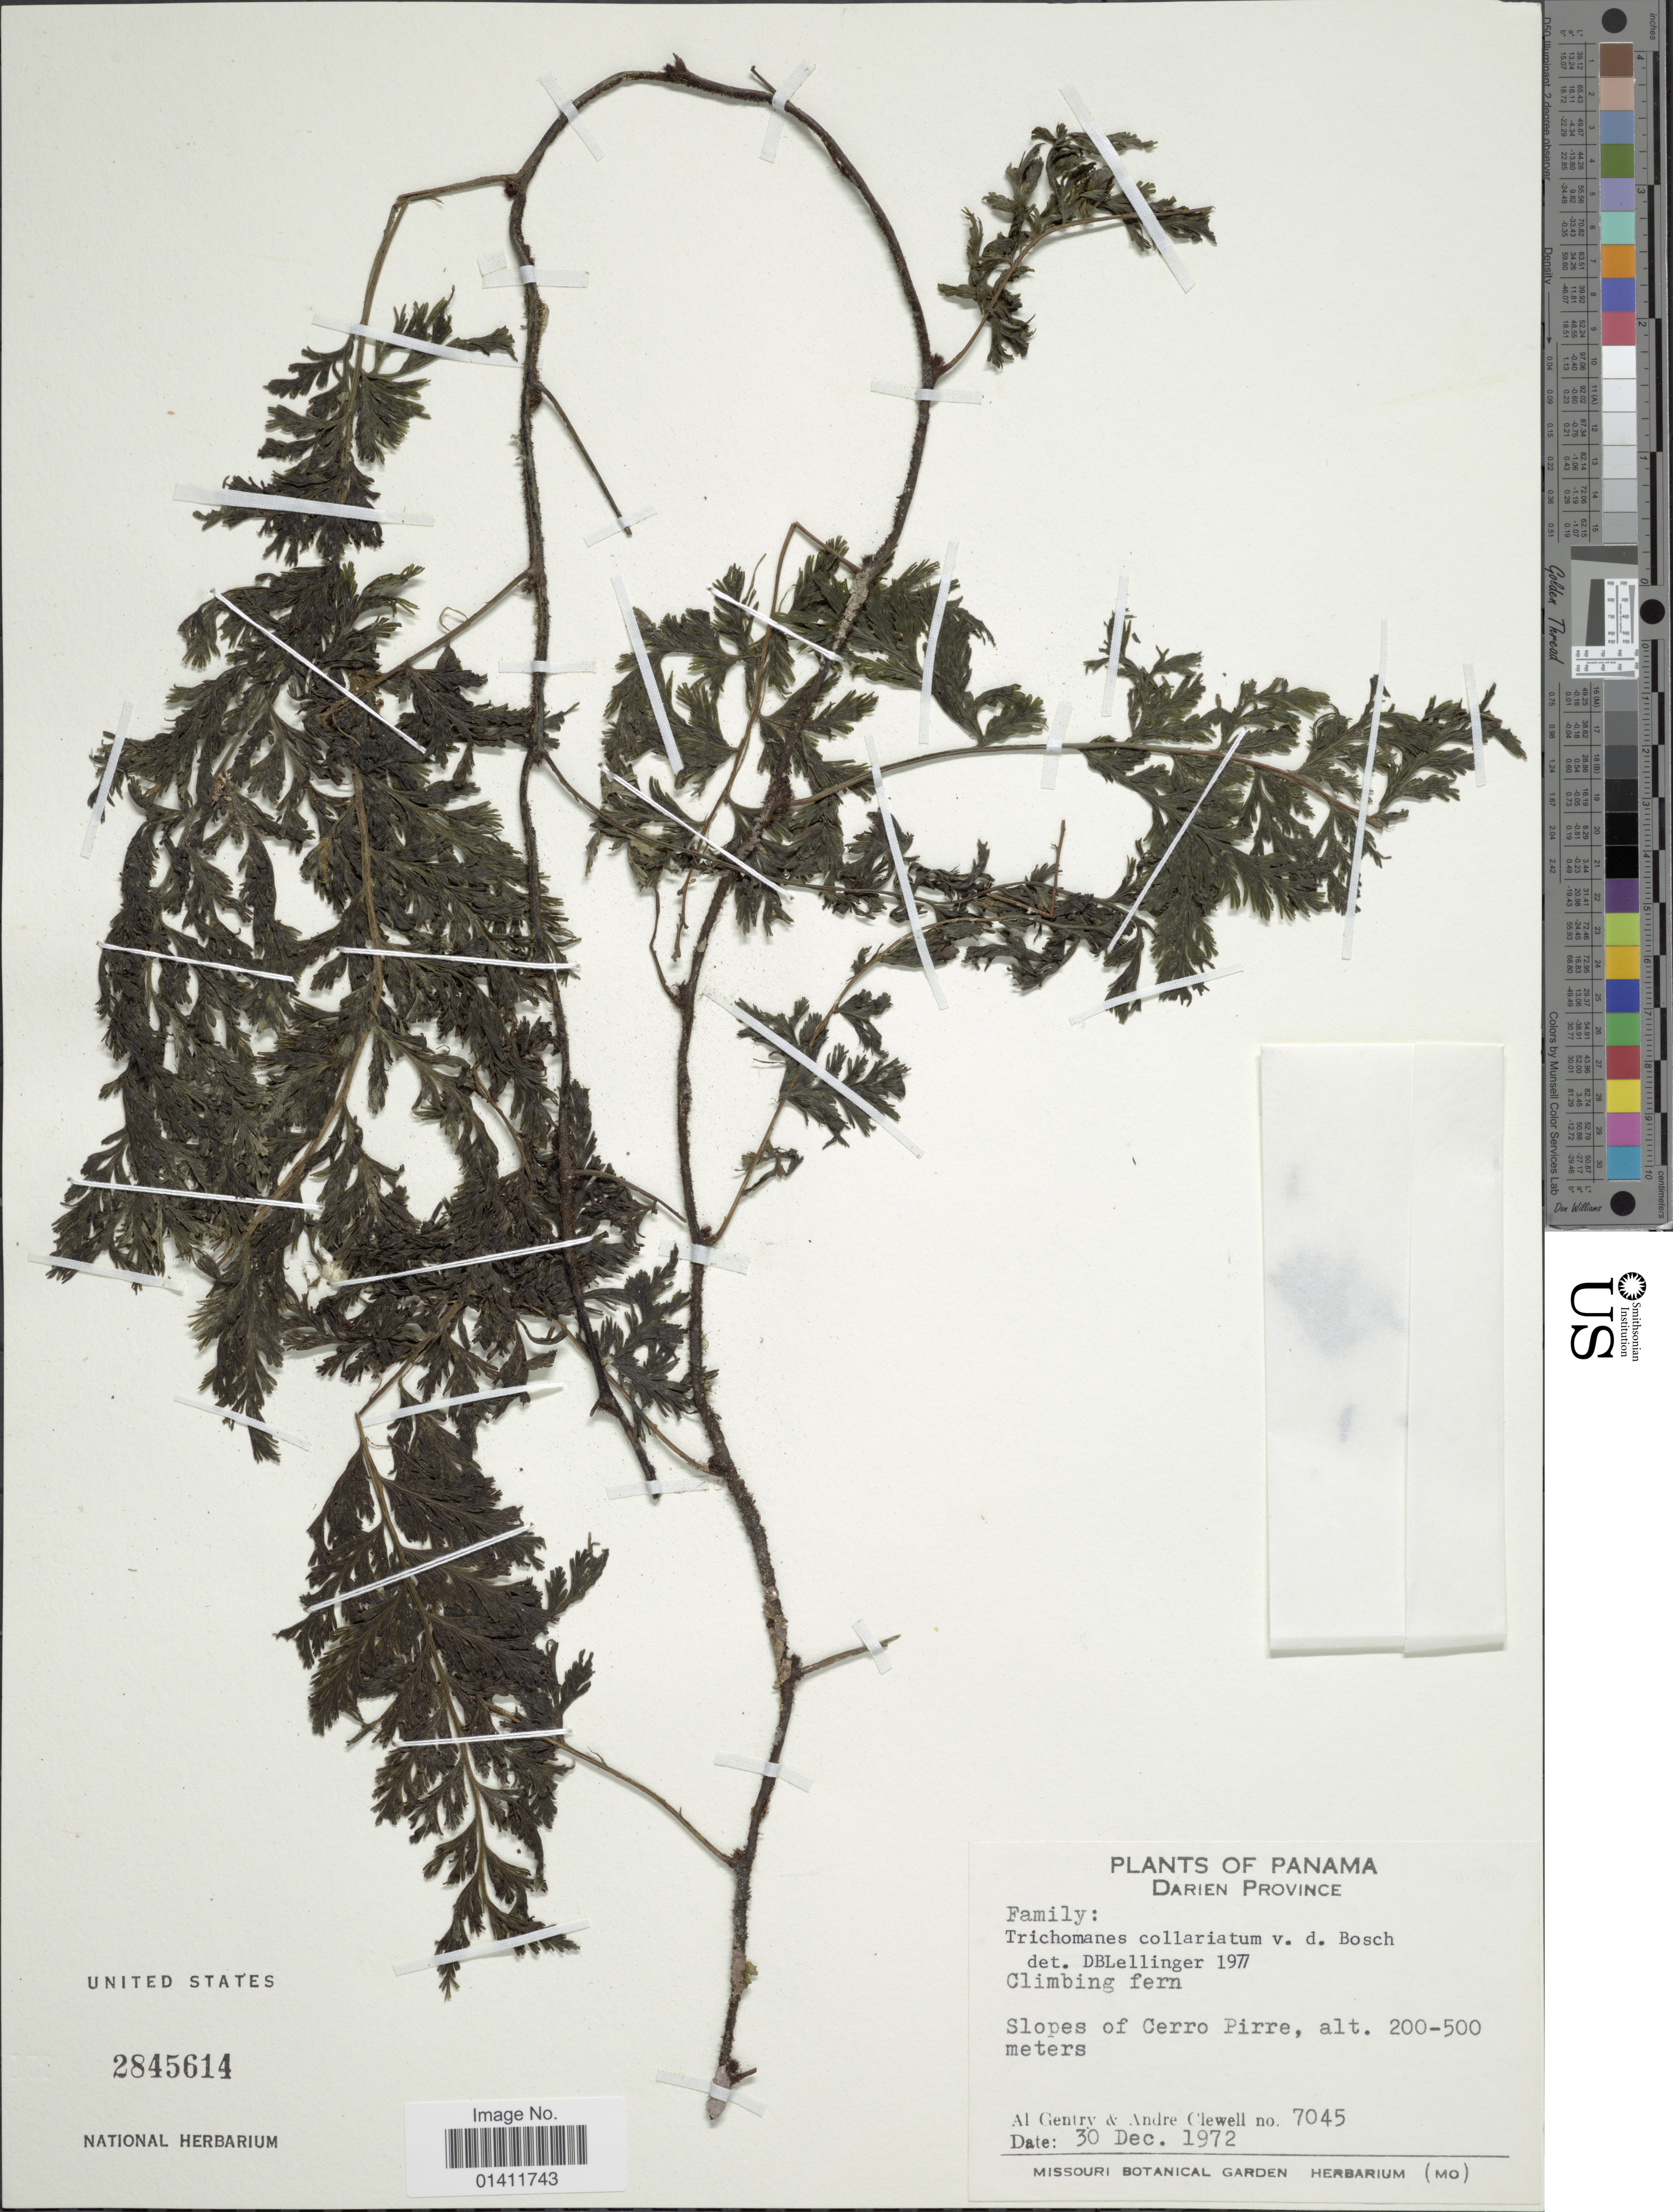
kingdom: Plantae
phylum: Tracheophyta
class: Polypodiopsida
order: Hymenophyllales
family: Hymenophyllaceae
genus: Vandenboschia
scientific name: Vandenboschia collariata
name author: (Bosch) Ebihara & K. Iwats.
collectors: A. H. Gentry & A. Clewell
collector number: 7045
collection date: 1972-12-30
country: Panama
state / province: Darién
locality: Darien province. Slopes of Cerro Pirre.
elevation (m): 200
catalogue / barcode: US 2845614